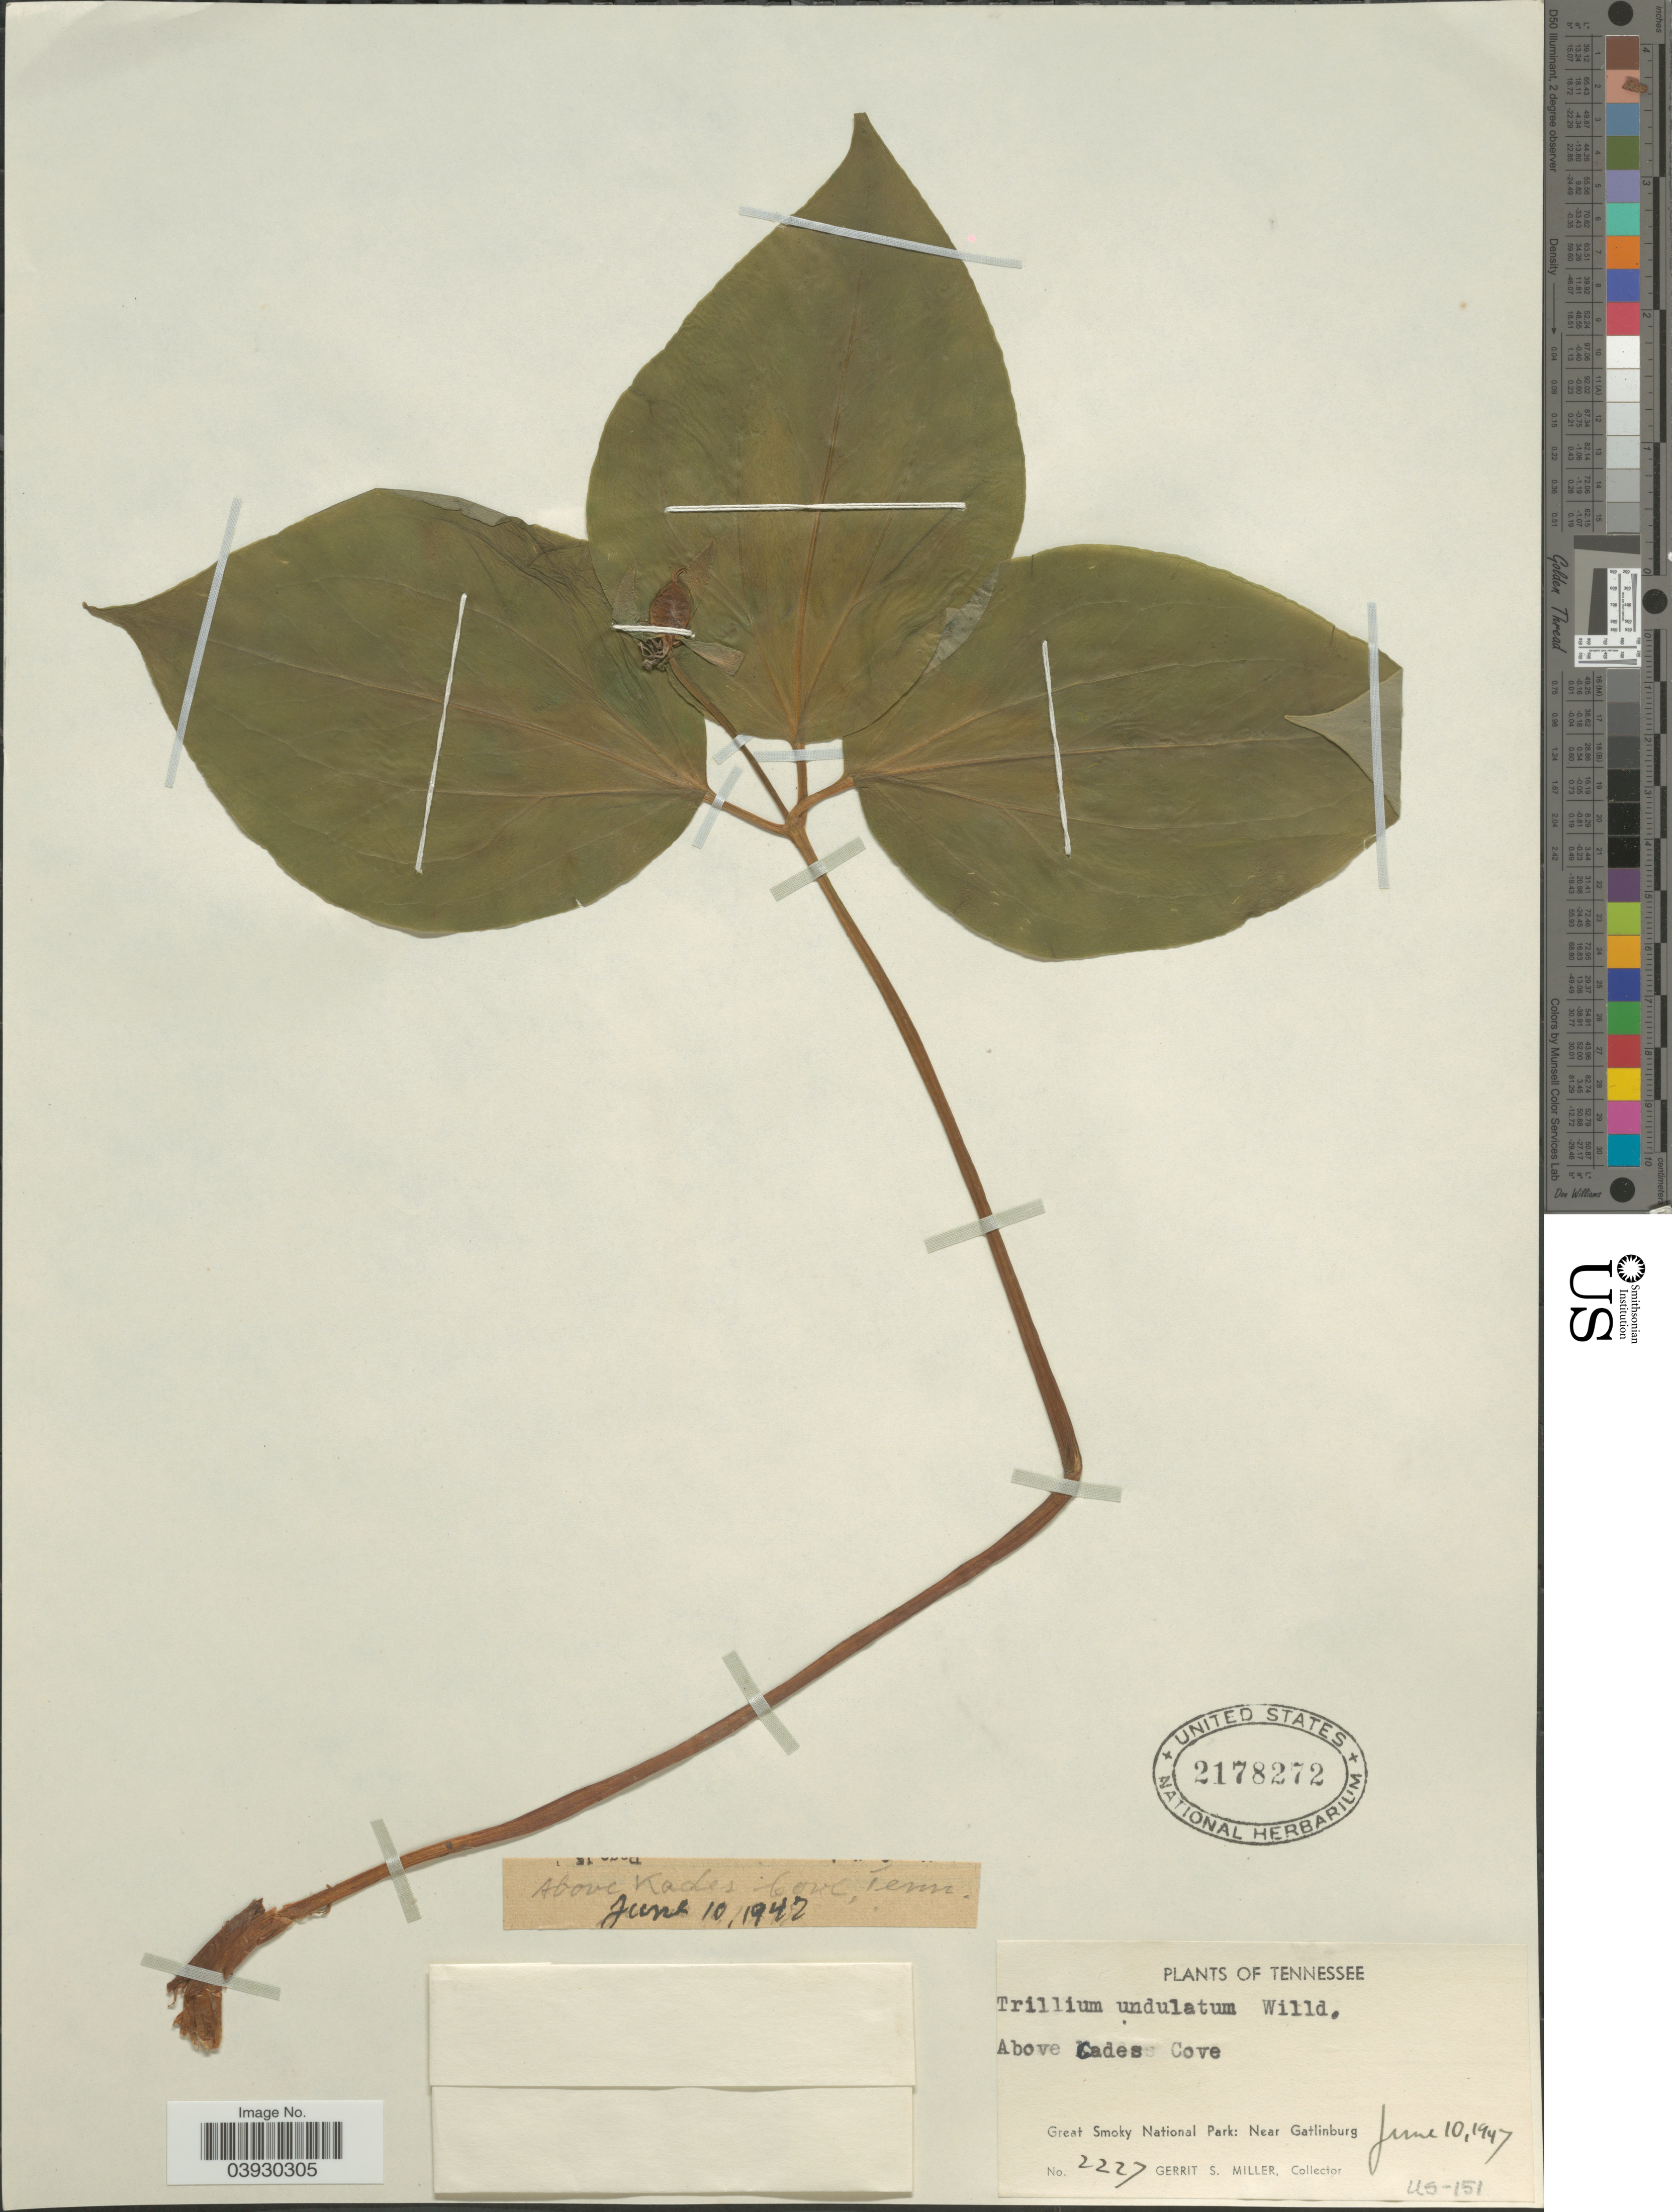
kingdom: Plantae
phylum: Tracheophyta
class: Liliopsida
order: Liliales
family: Melanthiaceae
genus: Trillium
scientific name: Trillium undulatum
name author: Willd.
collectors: G. S. Miller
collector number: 2227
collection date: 1947-06-10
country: United States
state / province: Tennessee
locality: Above Cades Cove. Great Smoky National Park: Near Gatlingburg.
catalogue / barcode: US 2178272